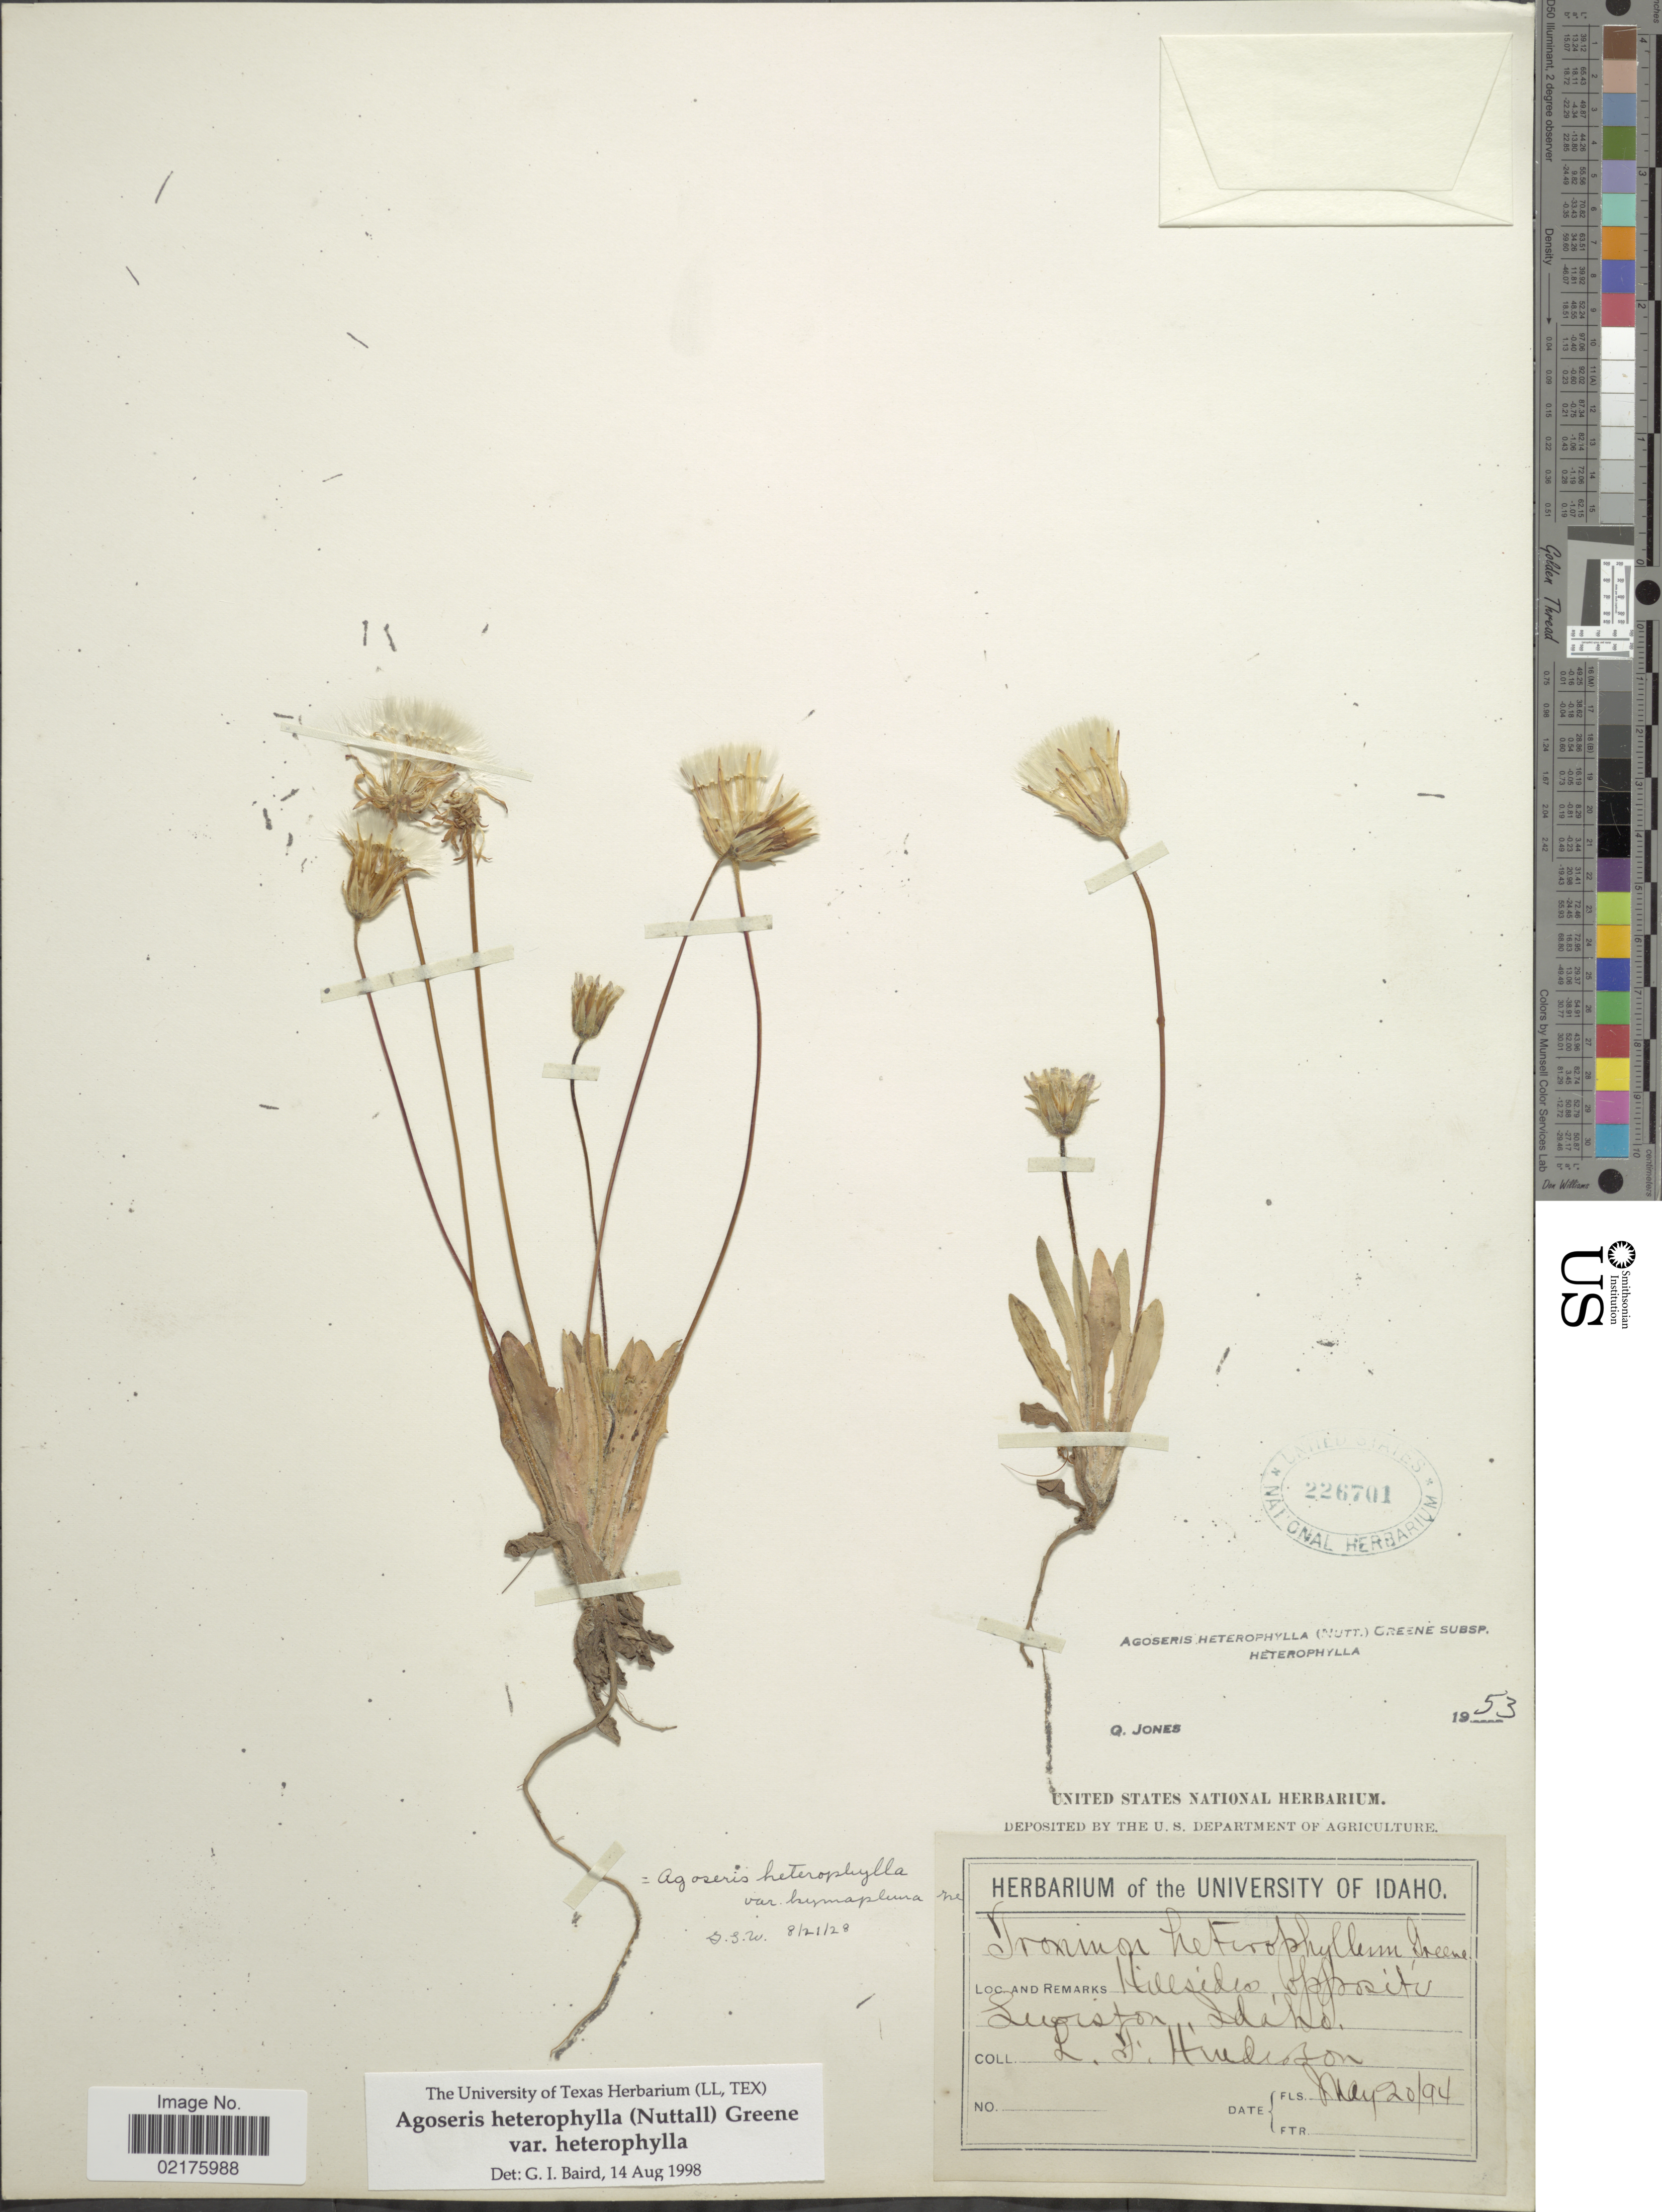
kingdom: Plantae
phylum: Tracheophyta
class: Magnoliopsida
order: Asterales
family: Asteraceae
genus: Agoseris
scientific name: Agoseris heterophylla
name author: (Nutt.) Greene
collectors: L. Huderson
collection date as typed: Transcribed d/m/y: 20/5/94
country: United States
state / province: Idaho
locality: Hillsides opposite, Lewiston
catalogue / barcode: US 226701